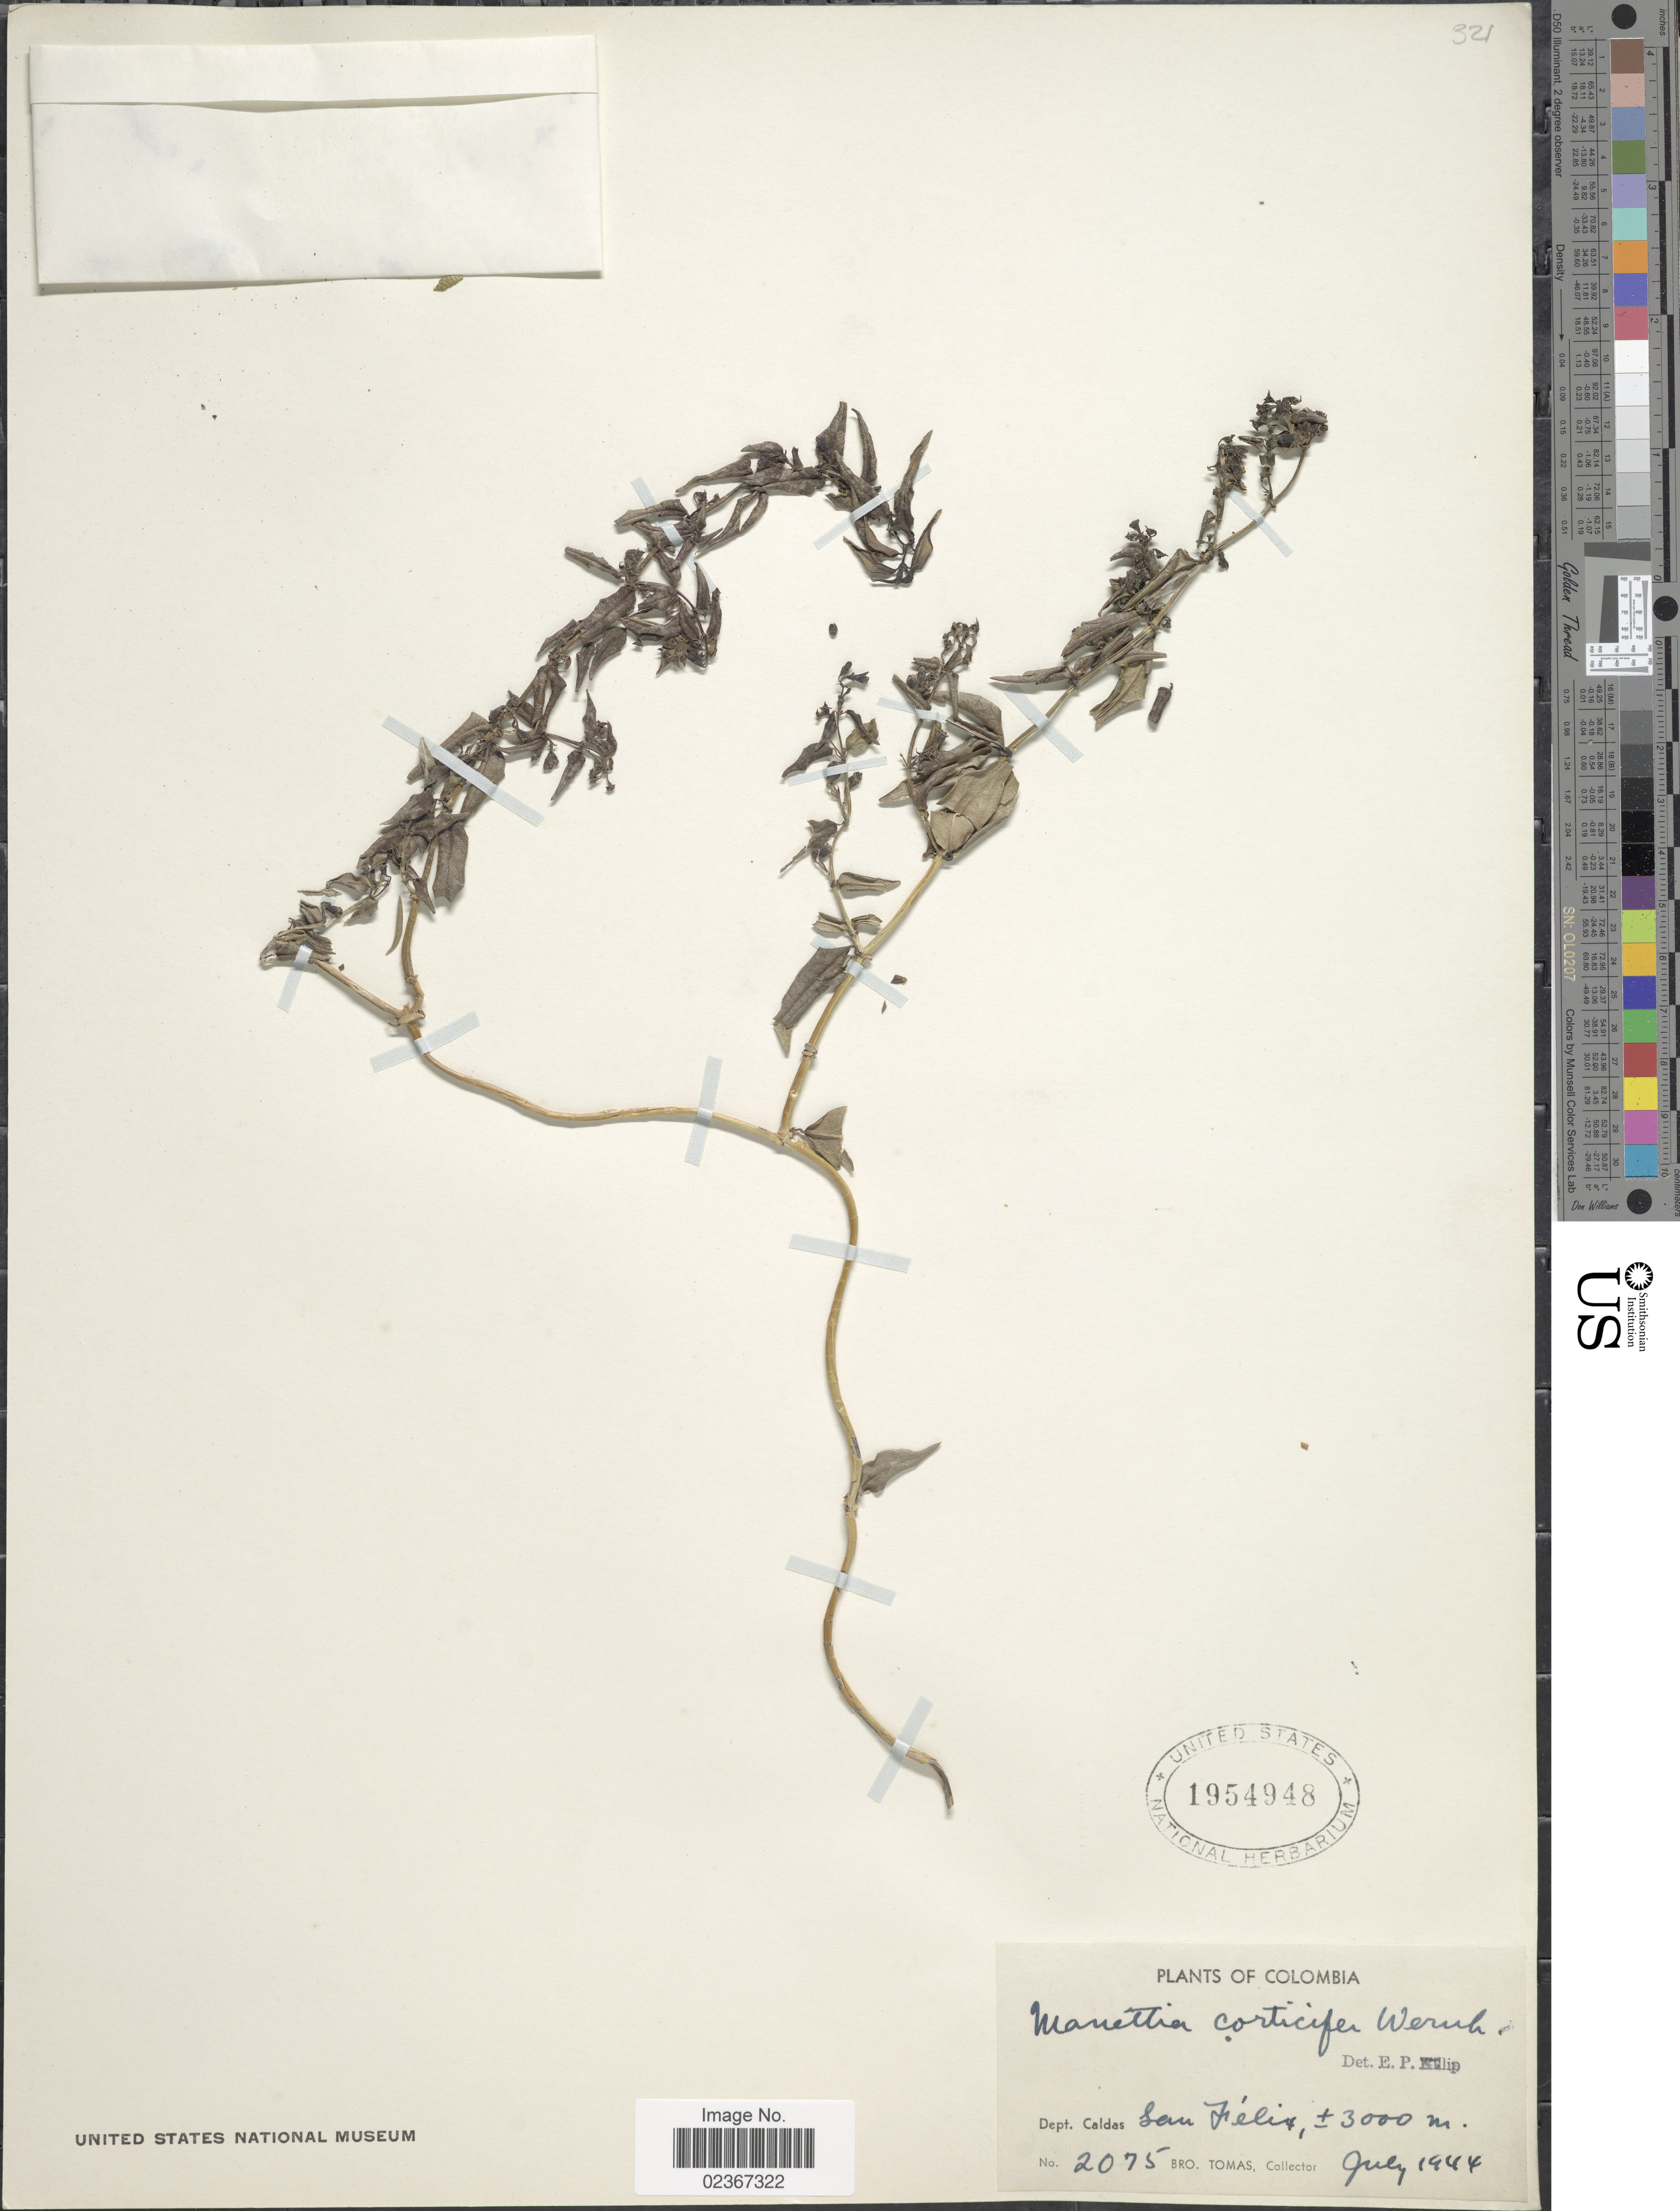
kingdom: Plantae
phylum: Tracheophyta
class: Magnoliopsida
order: Gentianales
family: Rubiaceae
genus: Manettia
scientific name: Manettia corticifera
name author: Wernham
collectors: B. Tomas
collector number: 2075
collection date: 1944-07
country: Colombia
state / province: Caldas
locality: Dept. Caldas, San Felix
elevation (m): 3000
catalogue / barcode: US 1954948